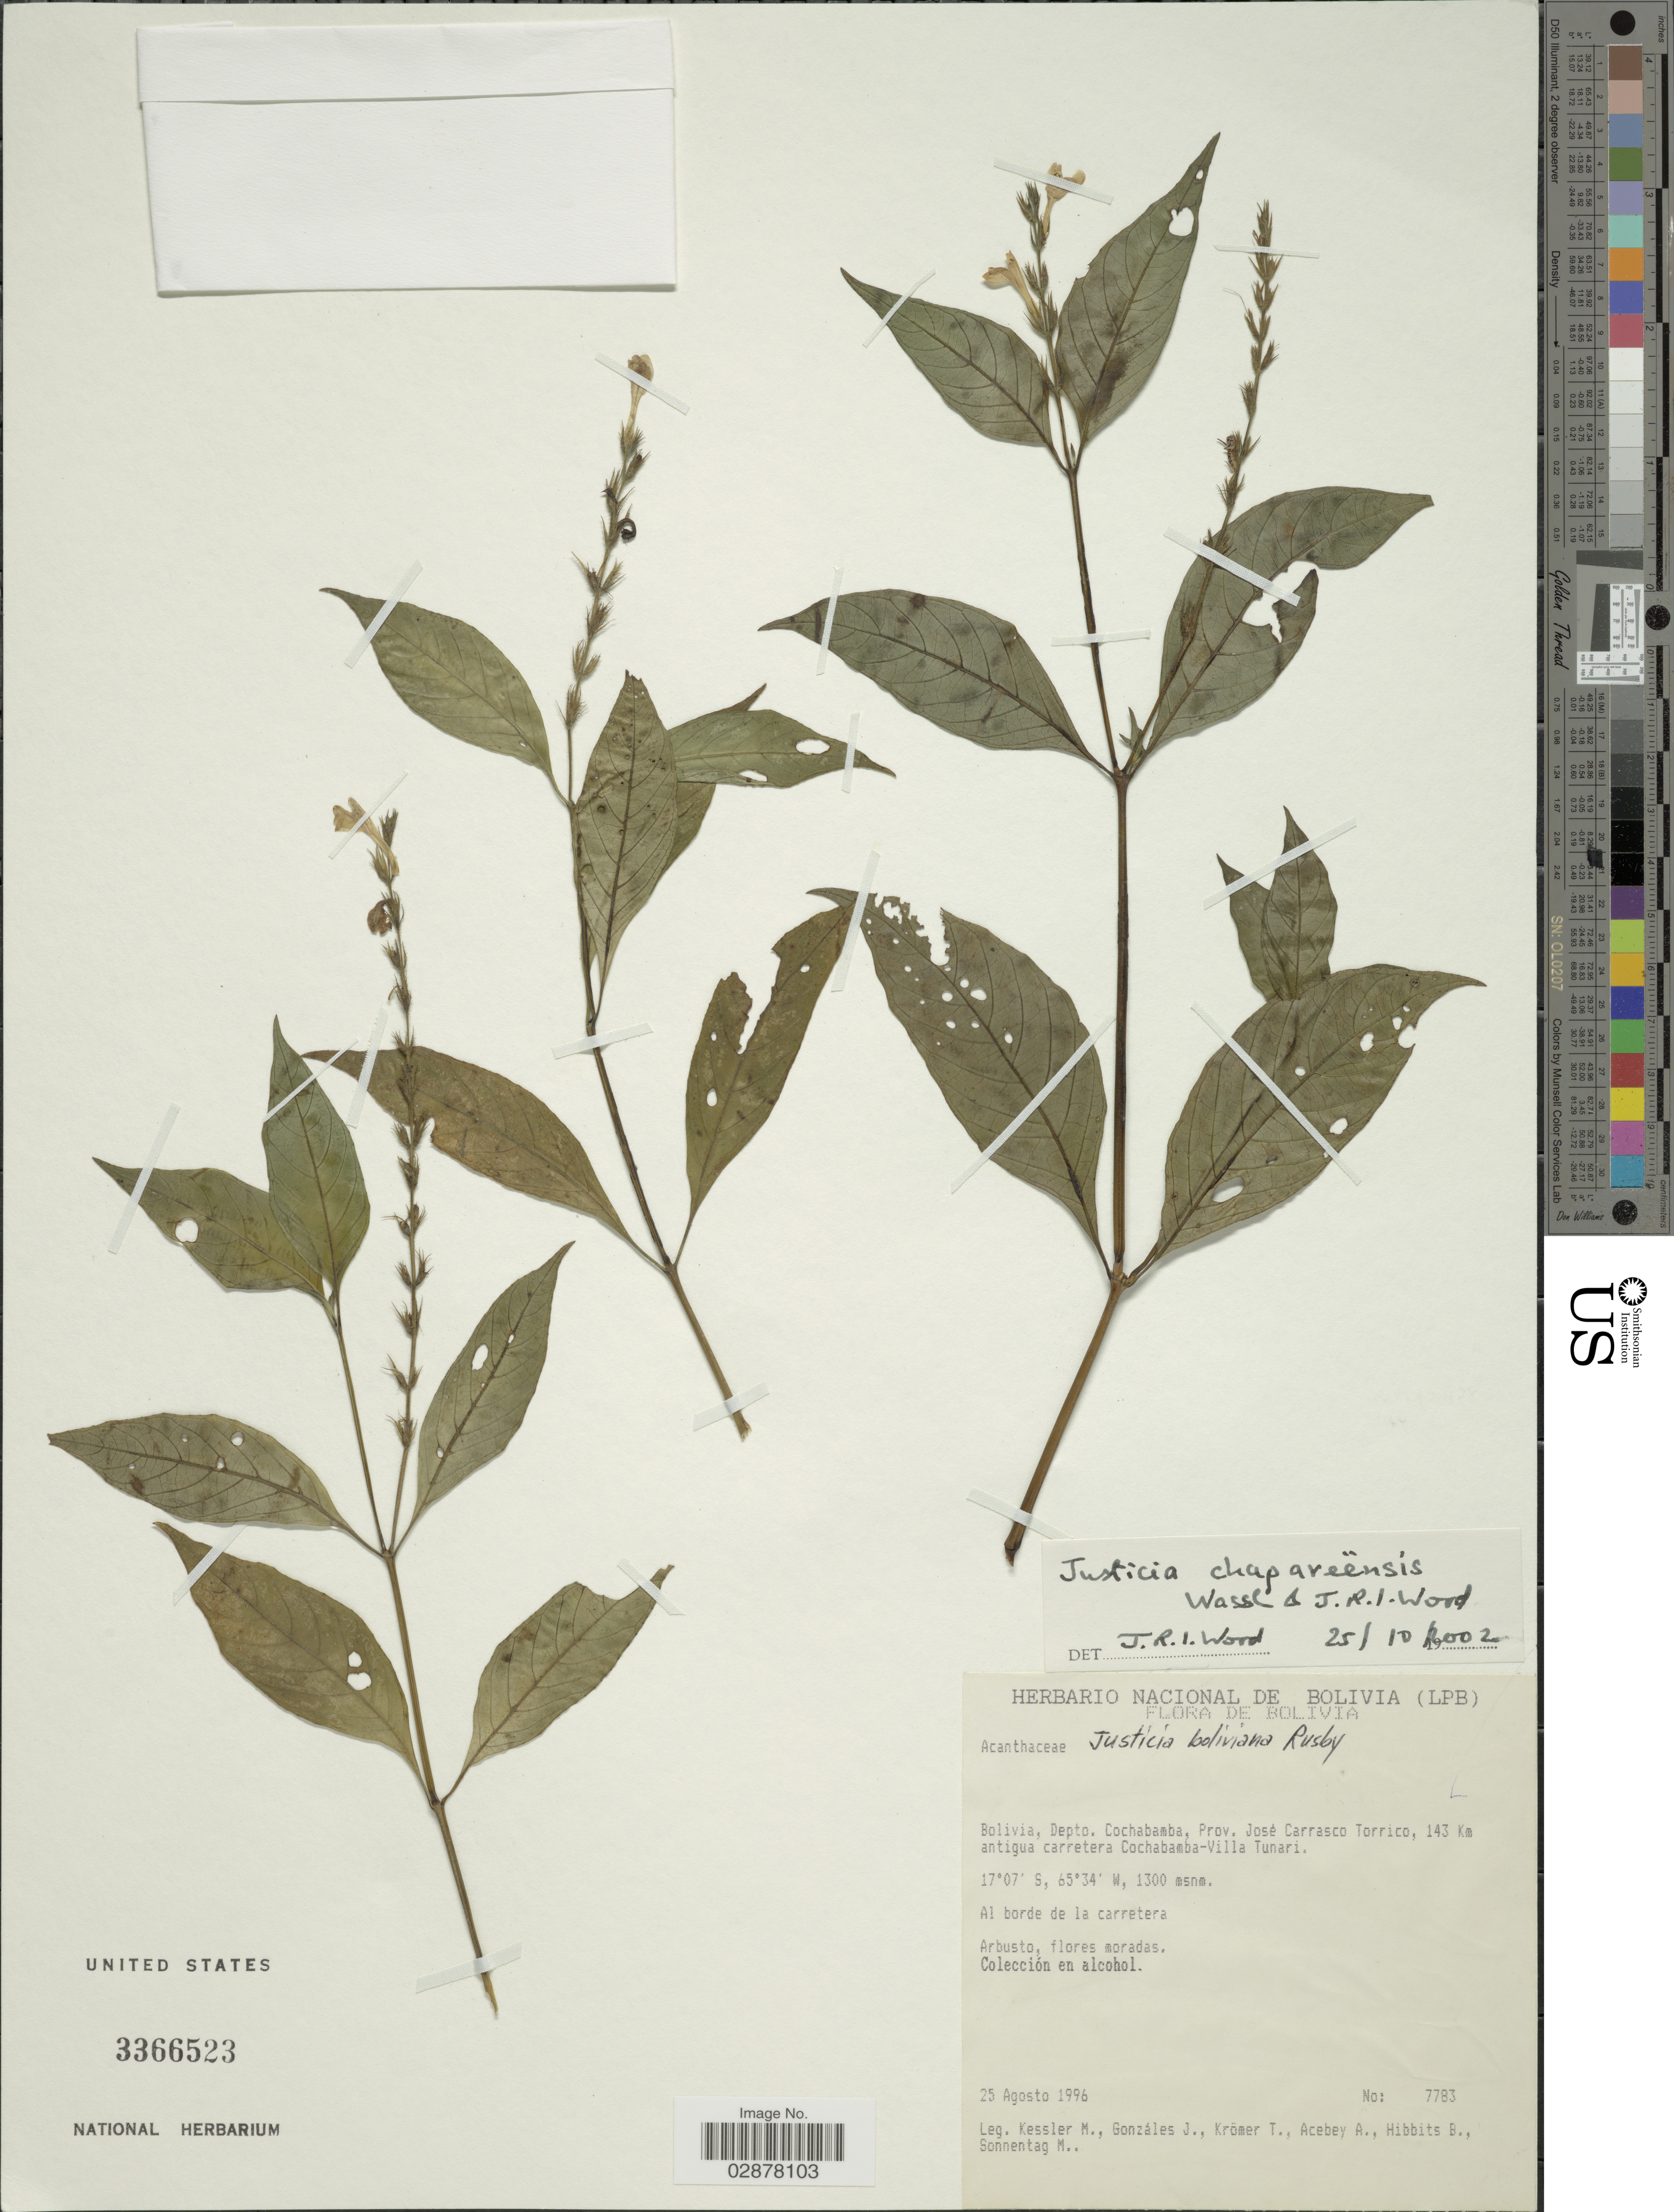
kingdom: Plantae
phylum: Tracheophyta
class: Magnoliopsida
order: Lamiales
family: Acanthaceae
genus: Justicia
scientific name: Justicia chapareensis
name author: Wassh. & J.R.I. Wood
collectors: M. Kessler, J. Gonzales, T. Krömer, A. Acebey & et al.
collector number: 7783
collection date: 1996-08-25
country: Bolivia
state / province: Cochabamba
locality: Prov. José Carrasco Torrico, 143 Km antigua carretera Cochabamba-Villa Tunari.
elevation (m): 1300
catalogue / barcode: US 3366523